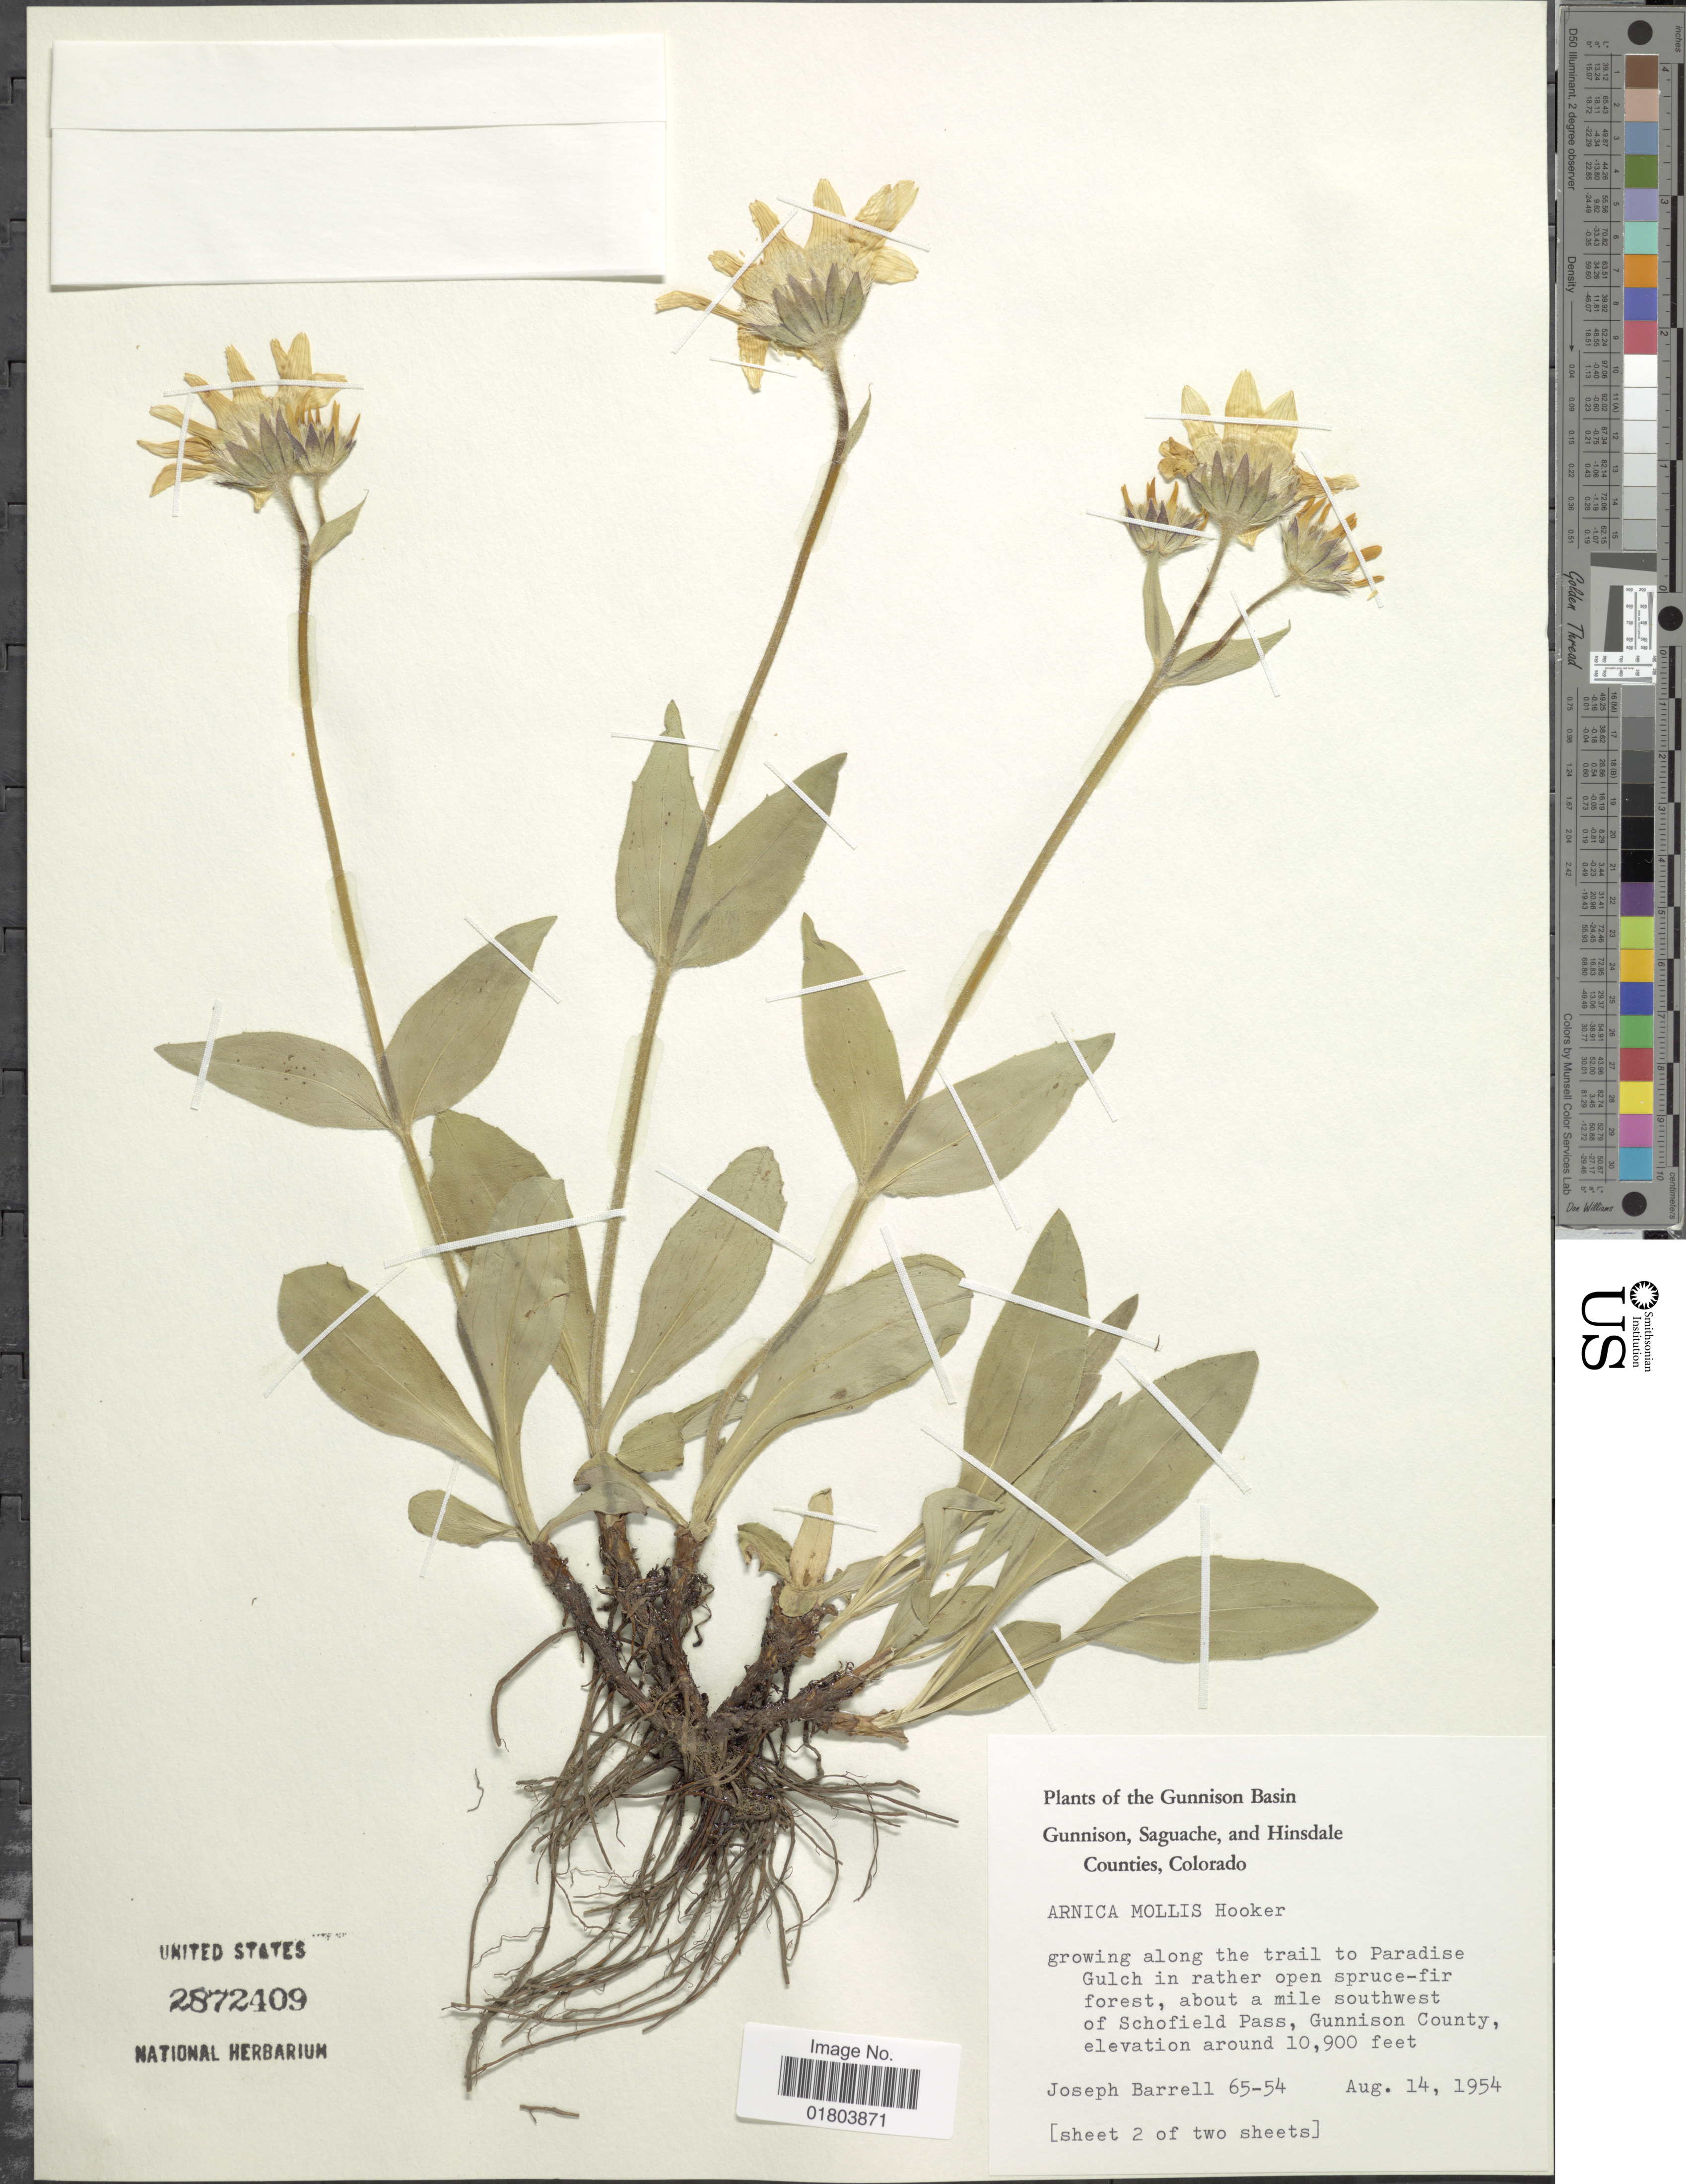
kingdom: Plantae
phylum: Tracheophyta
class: Magnoliopsida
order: Asterales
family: Asteraceae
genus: Arnica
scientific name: Arnica mollis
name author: Hook.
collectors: J. Barrell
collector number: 65-54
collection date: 1954-08-14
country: United States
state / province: Colorado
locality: The Gunnison Basin Gunnison, Saguache, and Hinsdale Counties, growing along the trail to Paradise Gulch in rather open spruce-fir forest, about a mile southwest of Schofield Pass, Gunnison County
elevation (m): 3322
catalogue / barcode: US 2872409